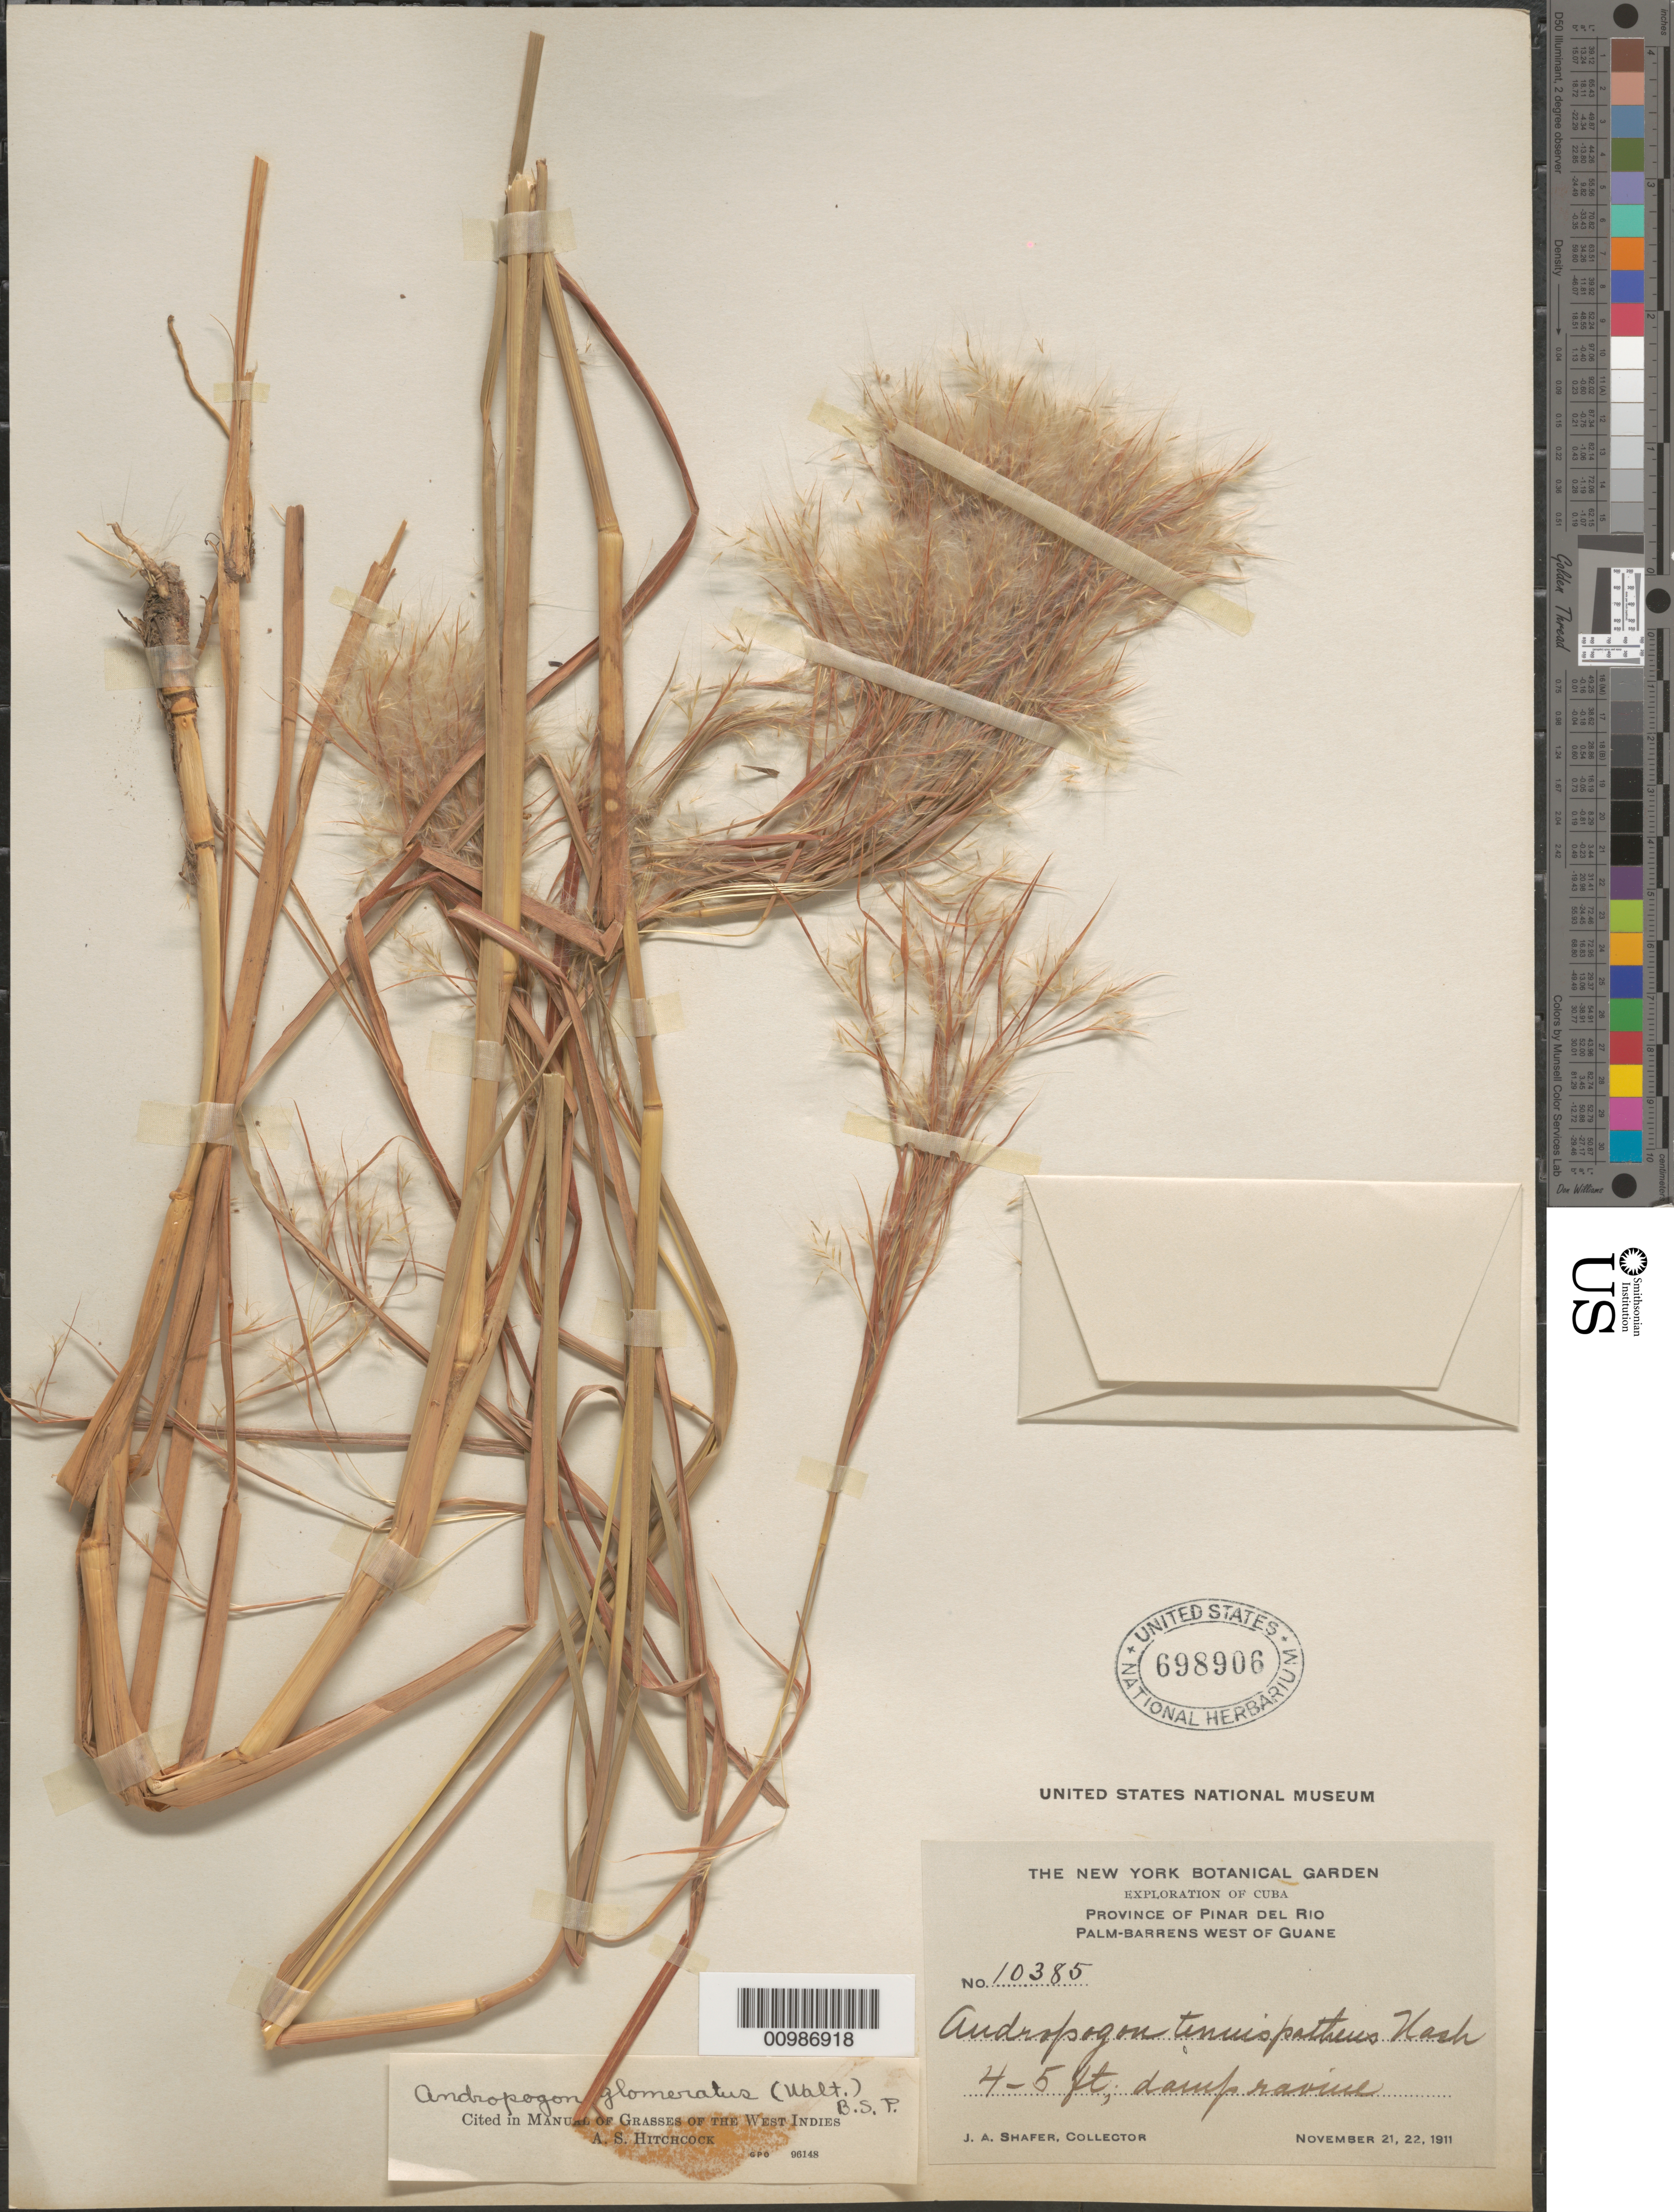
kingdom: Plantae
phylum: Tracheophyta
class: Liliopsida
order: Poales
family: Poaceae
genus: Andropogon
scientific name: Andropogon glomeratus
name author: (Walter) Britton, Stearns & Poggenb.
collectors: J. A. Shafer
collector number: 10385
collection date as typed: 21 Nov 1911 to22 Nov 1911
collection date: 1911-11-21/1911-11-22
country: Cuba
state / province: Pinar del Rio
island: Cuba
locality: west of Guane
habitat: Palm-Barrens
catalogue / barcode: US 698906